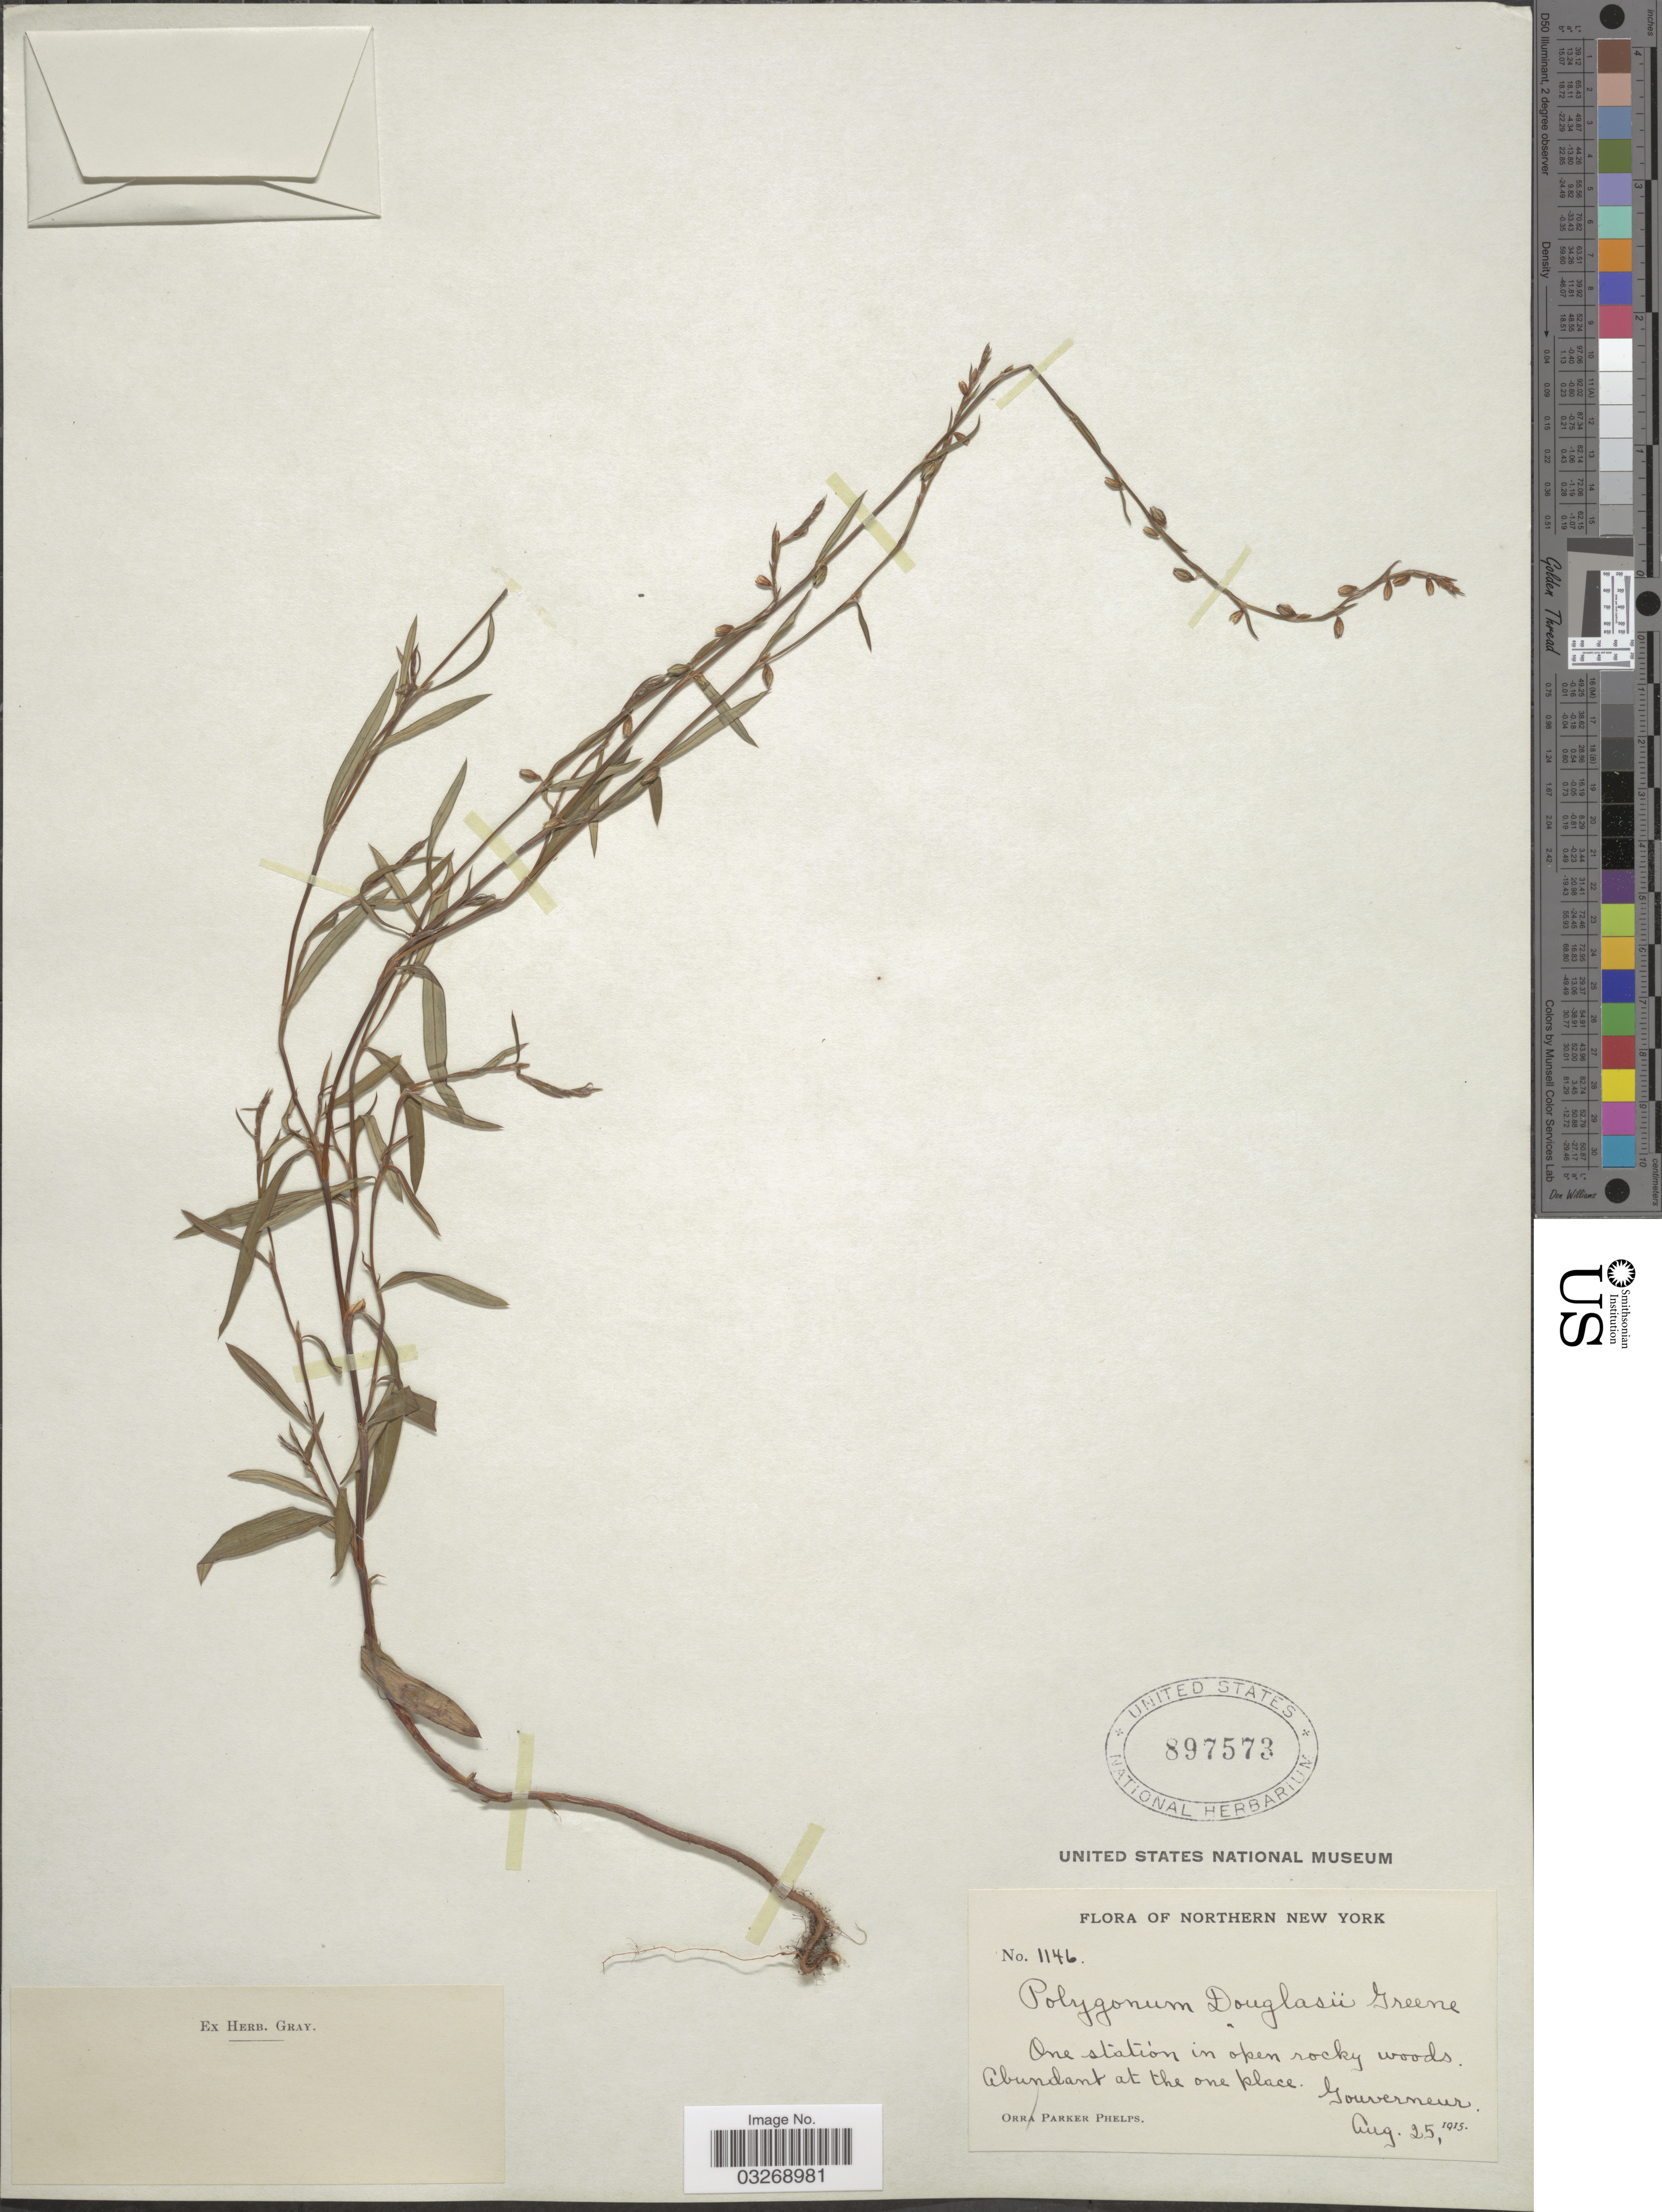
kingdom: Plantae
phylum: Tracheophyta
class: Magnoliopsida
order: Caryophyllales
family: Polygonaceae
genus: Polygonum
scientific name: Polygonum douglasii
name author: Greene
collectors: O. P. Phelps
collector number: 1146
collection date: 1915-08-25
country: United States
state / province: New York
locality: Northern New York. Gouverneur.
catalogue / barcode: US 897573